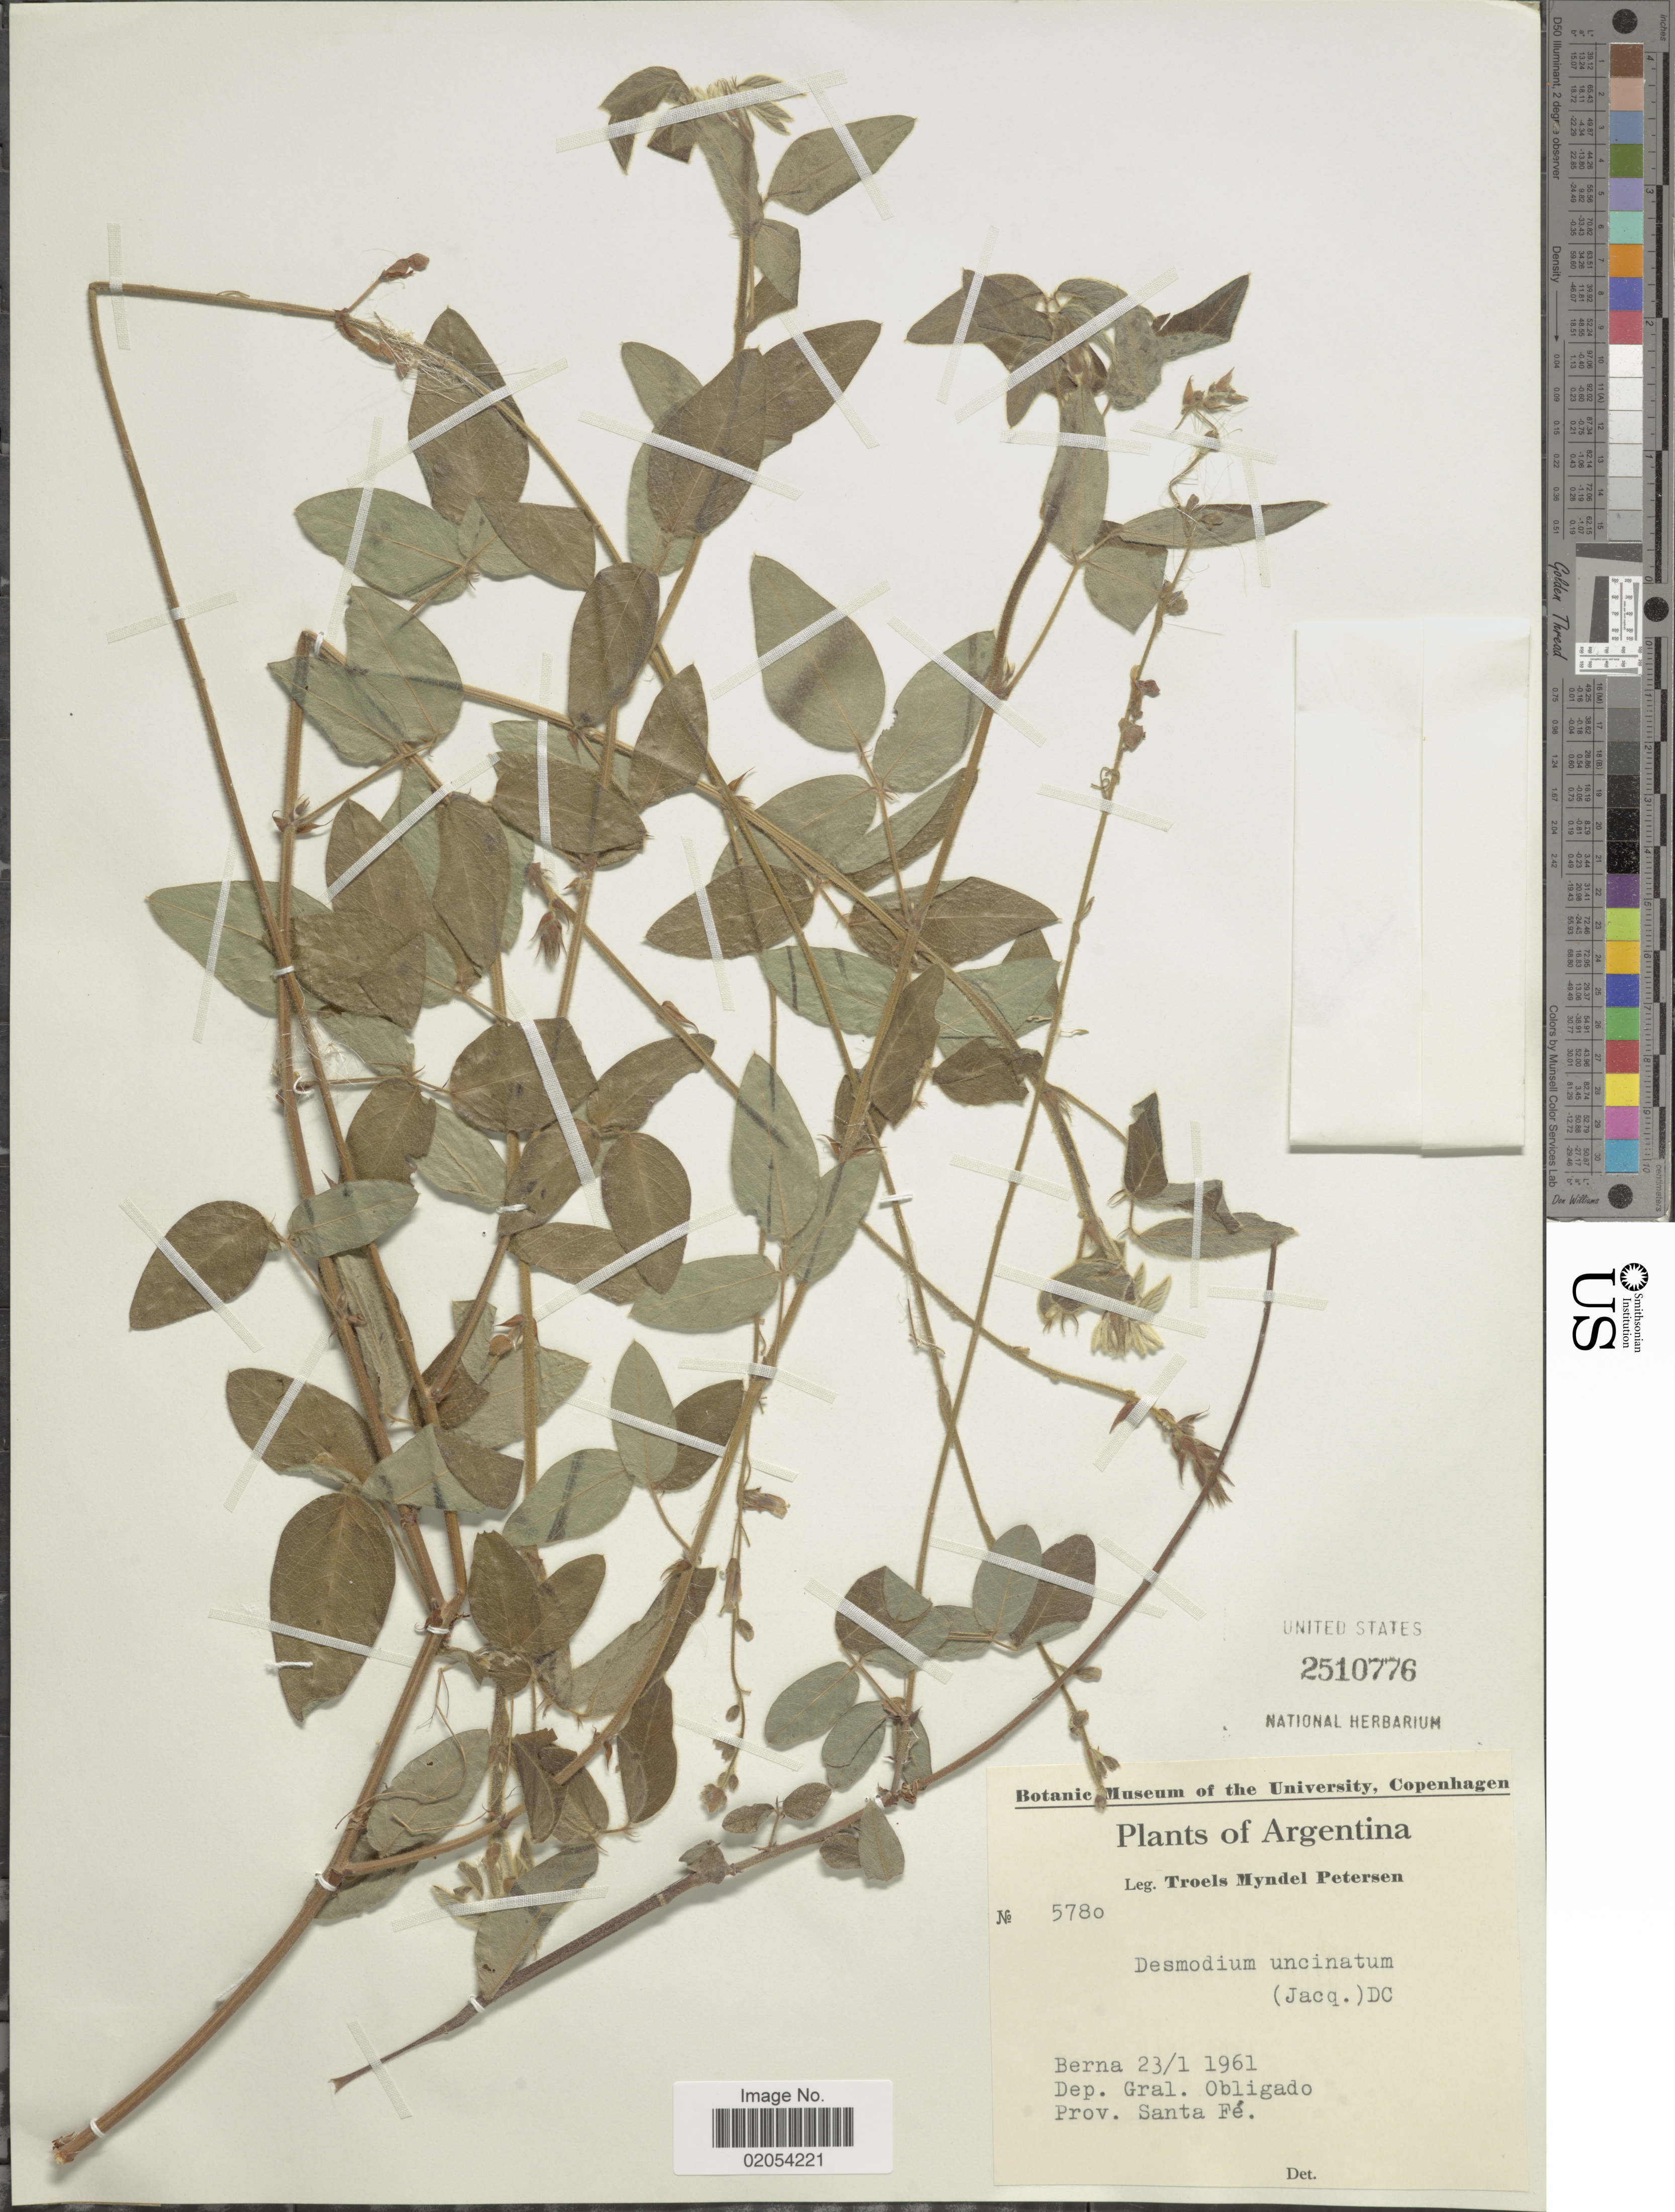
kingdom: Plantae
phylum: Tracheophyta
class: Magnoliopsida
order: Fabales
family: Fabaceae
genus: Desmodium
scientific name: Desmodium uncinatum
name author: (Jacq.) DC.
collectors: T. Pederson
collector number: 5780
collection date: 1961-01-23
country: Argentina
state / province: Santa Fe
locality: Argentina, Berna. Dep. Gral. Obligado. Prov. Santa Fe.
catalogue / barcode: US 2510776